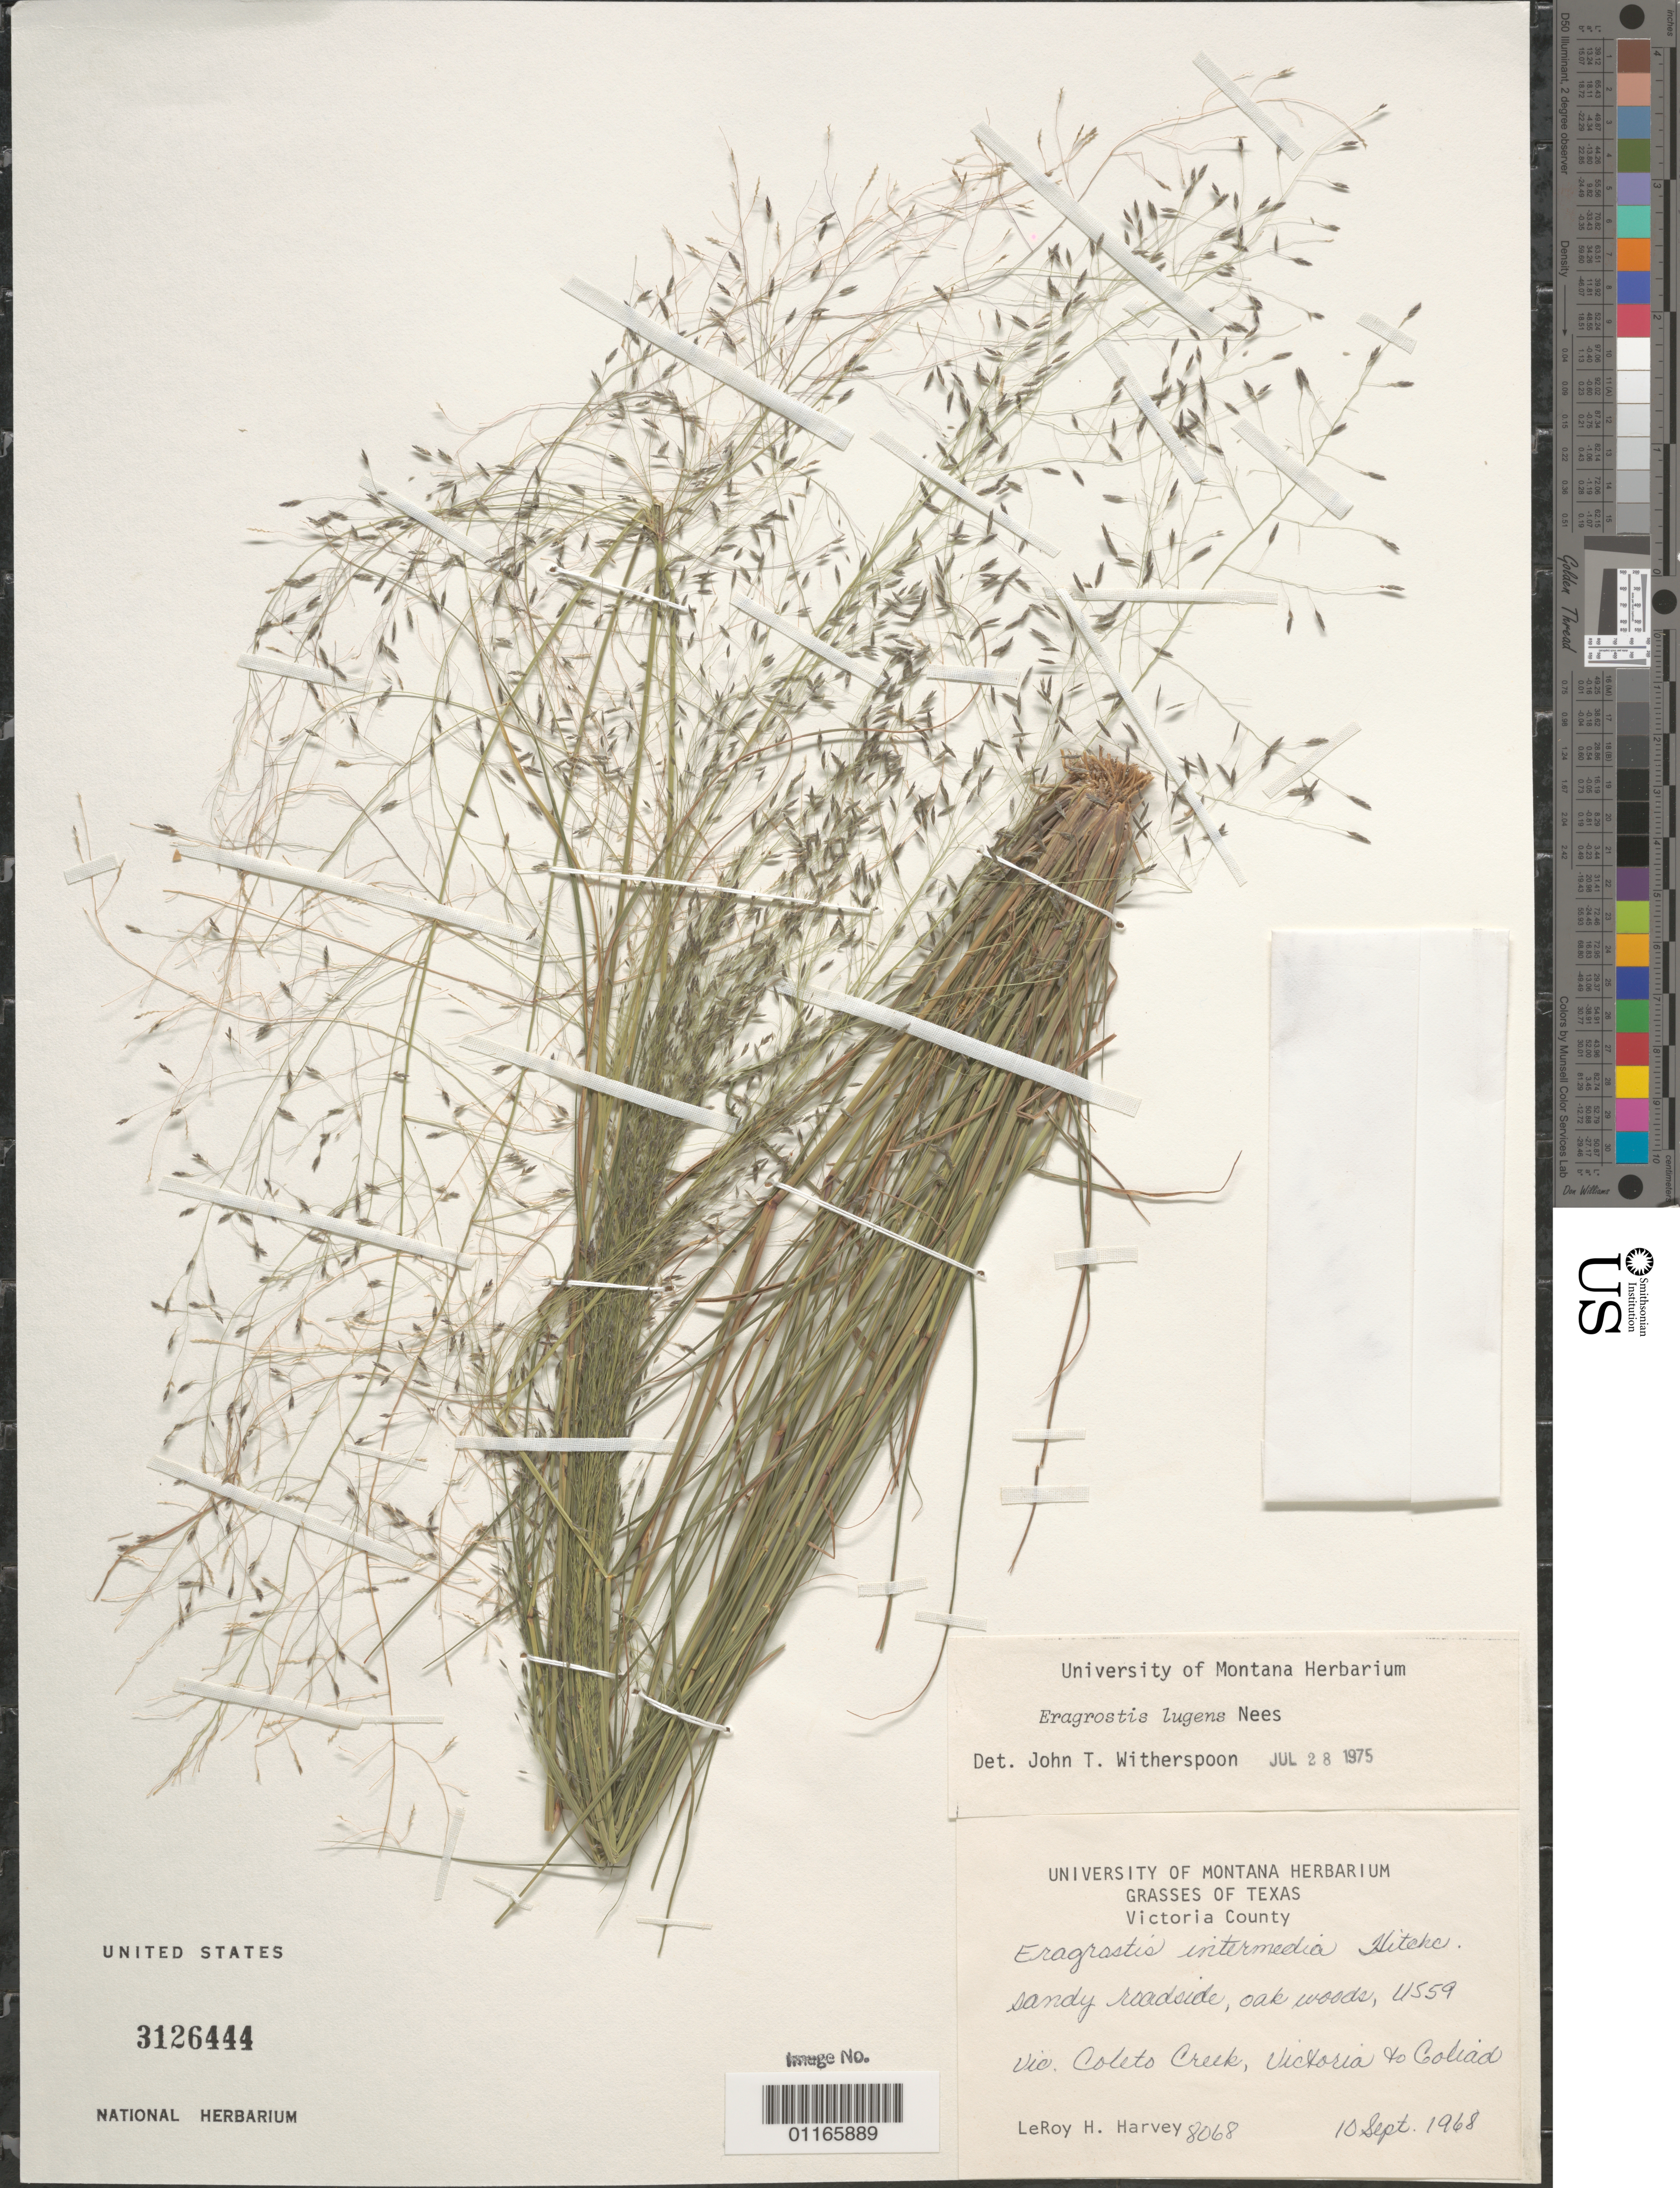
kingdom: Plantae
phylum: Tracheophyta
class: Liliopsida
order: Poales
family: Poaceae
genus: Eragrostis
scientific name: Eragrostis lugens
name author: Nees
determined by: Witherspoon, John T.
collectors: L. H. Harvey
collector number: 8068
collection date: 1968-09-10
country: United States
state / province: Texas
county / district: Victoria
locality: US 59. vic. Coleto Creek, Victoria to Coliad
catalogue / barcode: US 31264444